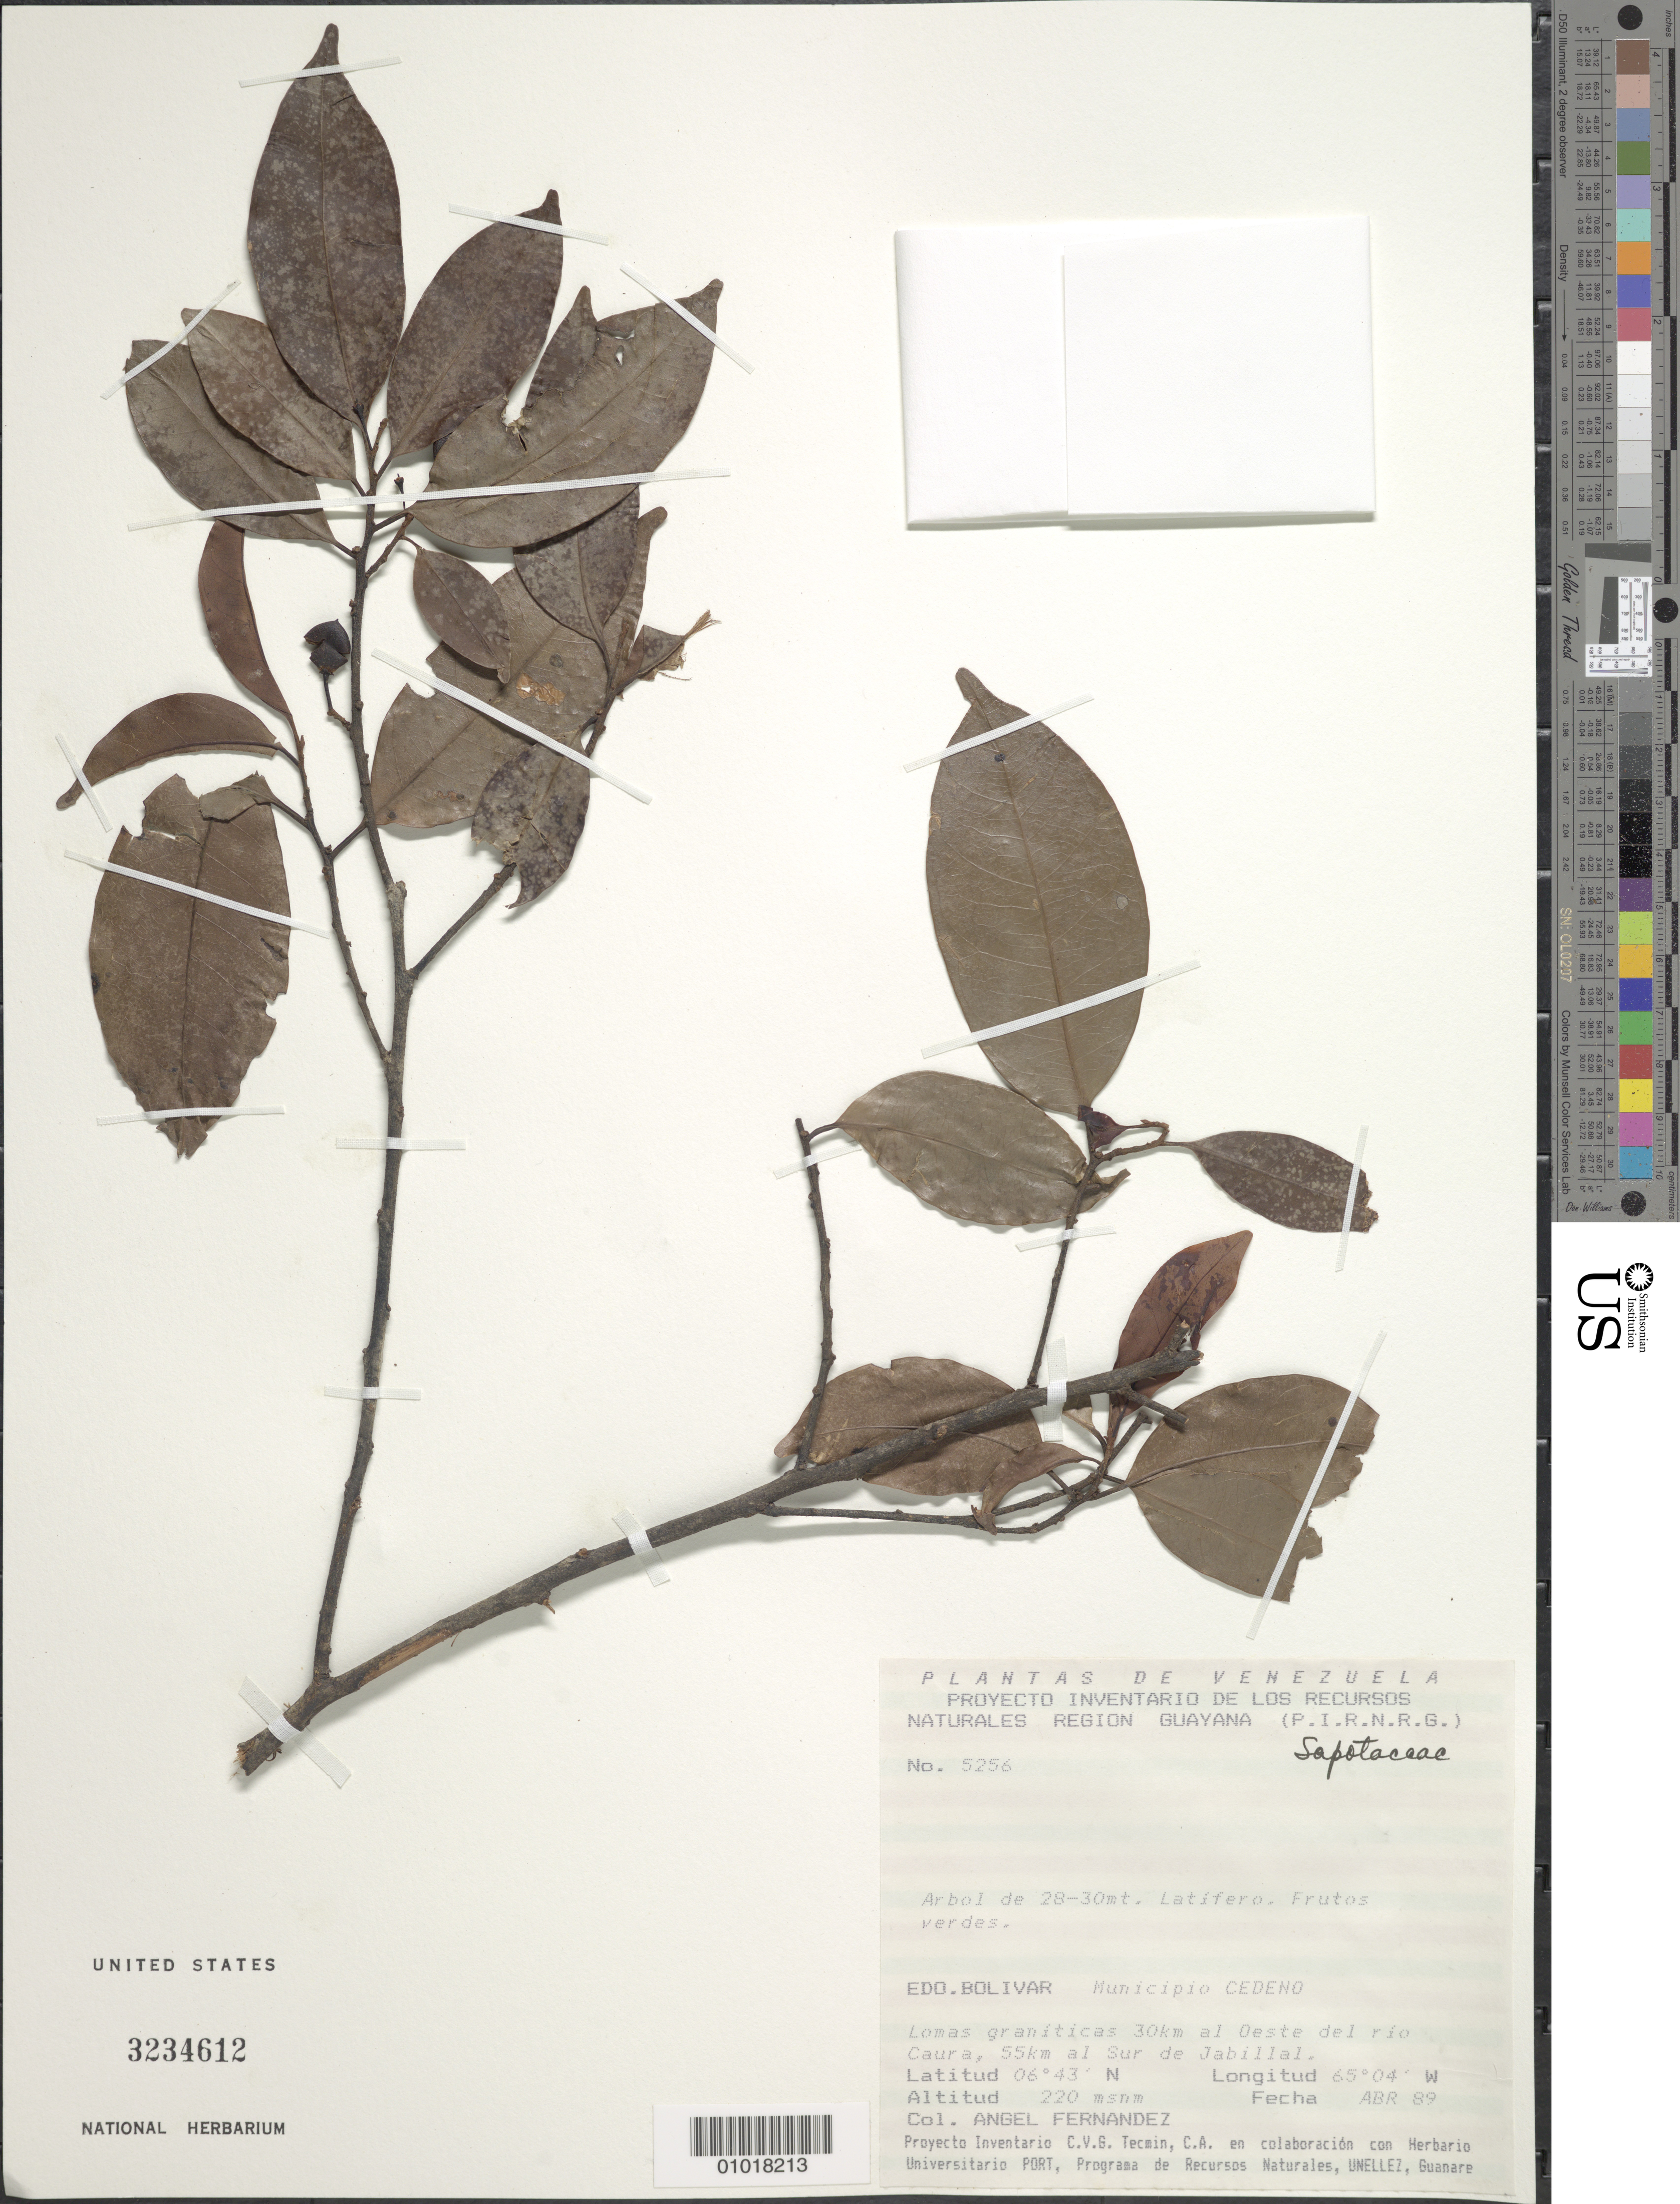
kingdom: Plantae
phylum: Tracheophyta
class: Magnoliopsida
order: Ericales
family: Sapotaceae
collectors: A. Fernández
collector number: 5256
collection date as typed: Apr-89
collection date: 1989-04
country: Venezuela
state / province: Bolívar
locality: Mun. Cedeño, 30 km al Oeste del Río Caura, 55 km al Sur de Jabillal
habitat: Granitic hills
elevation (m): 220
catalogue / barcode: US 3234612